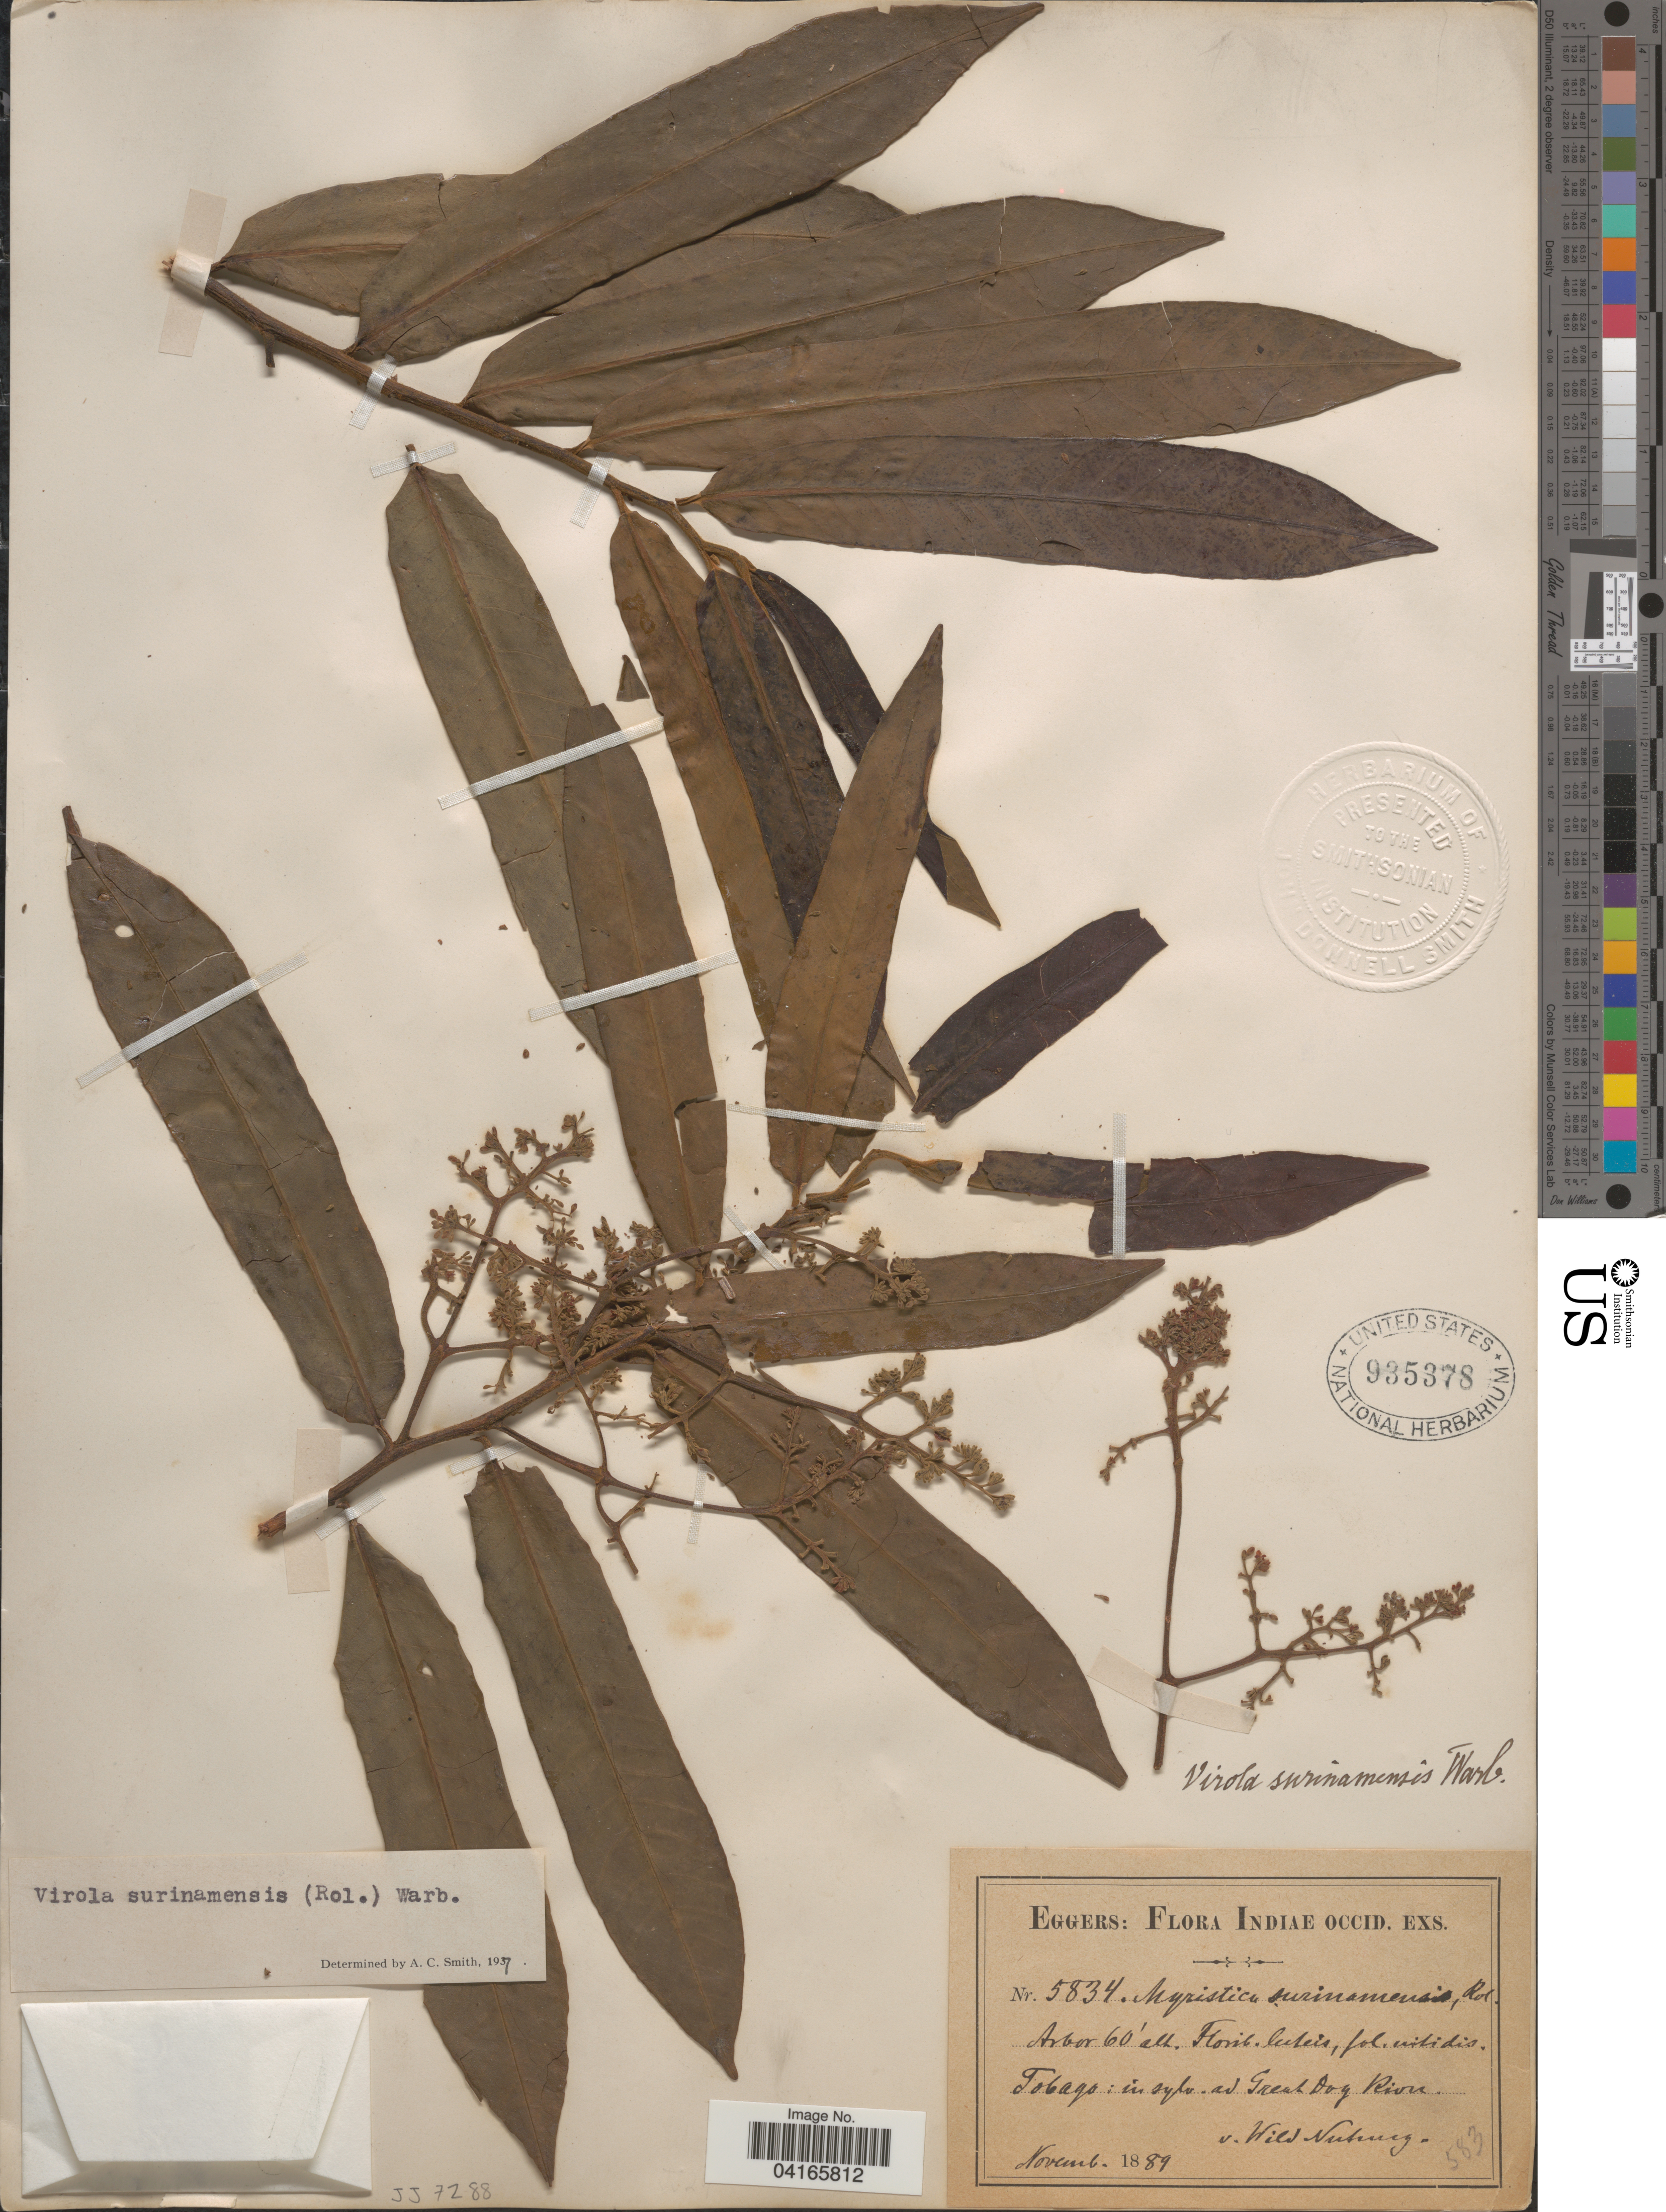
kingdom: Plantae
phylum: Tracheophyta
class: Magnoliopsida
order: Magnoliales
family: Myristicaceae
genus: Virola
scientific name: Virola surinamensis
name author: (Rol.) Warb.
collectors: -. Eggers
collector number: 5834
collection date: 1889-11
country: Trinidad and Tobago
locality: Indiae occid. Tobago: in sylv. ad Great Dog River v. Wild Nutmeg [interpreted].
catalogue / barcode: US 935378